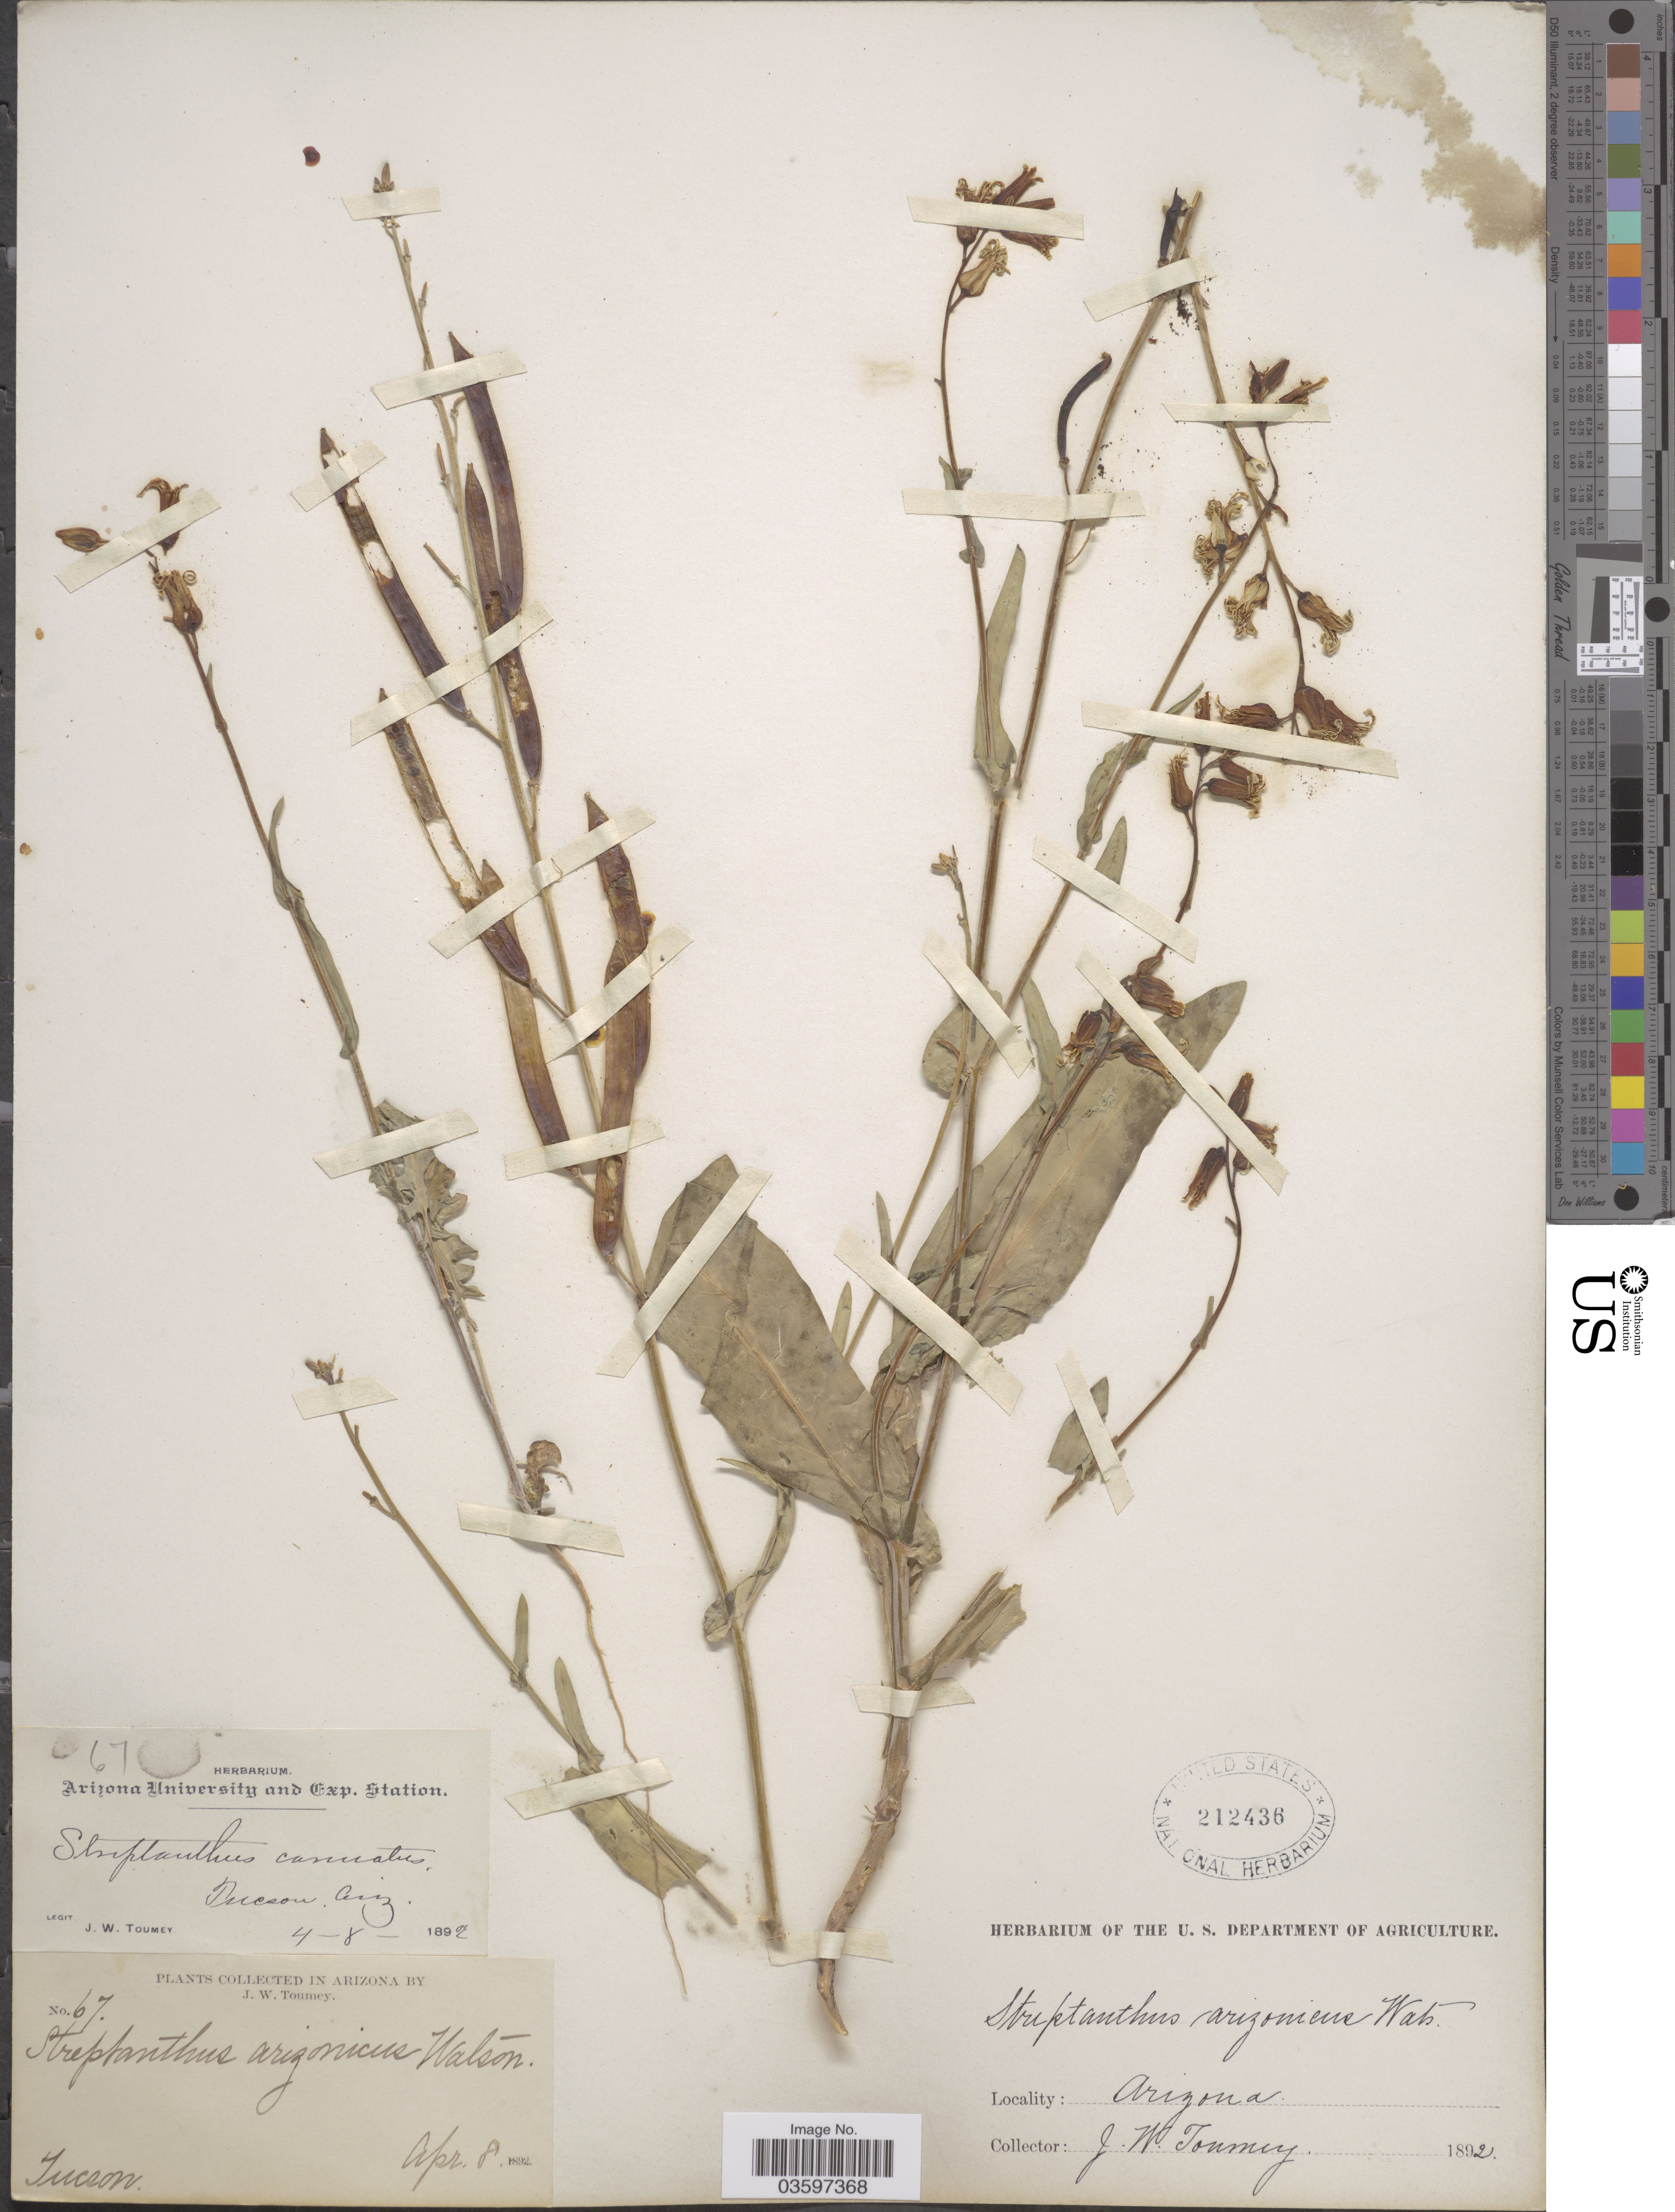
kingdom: Plantae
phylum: Tracheophyta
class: Magnoliopsida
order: Brassicales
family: Brassicaceae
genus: Streptanthus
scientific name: Streptanthus arizonicus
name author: S. Watson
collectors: J. W. Toumey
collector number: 67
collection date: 1892-04-08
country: United States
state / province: Arizona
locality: Tucson.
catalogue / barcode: US 212436